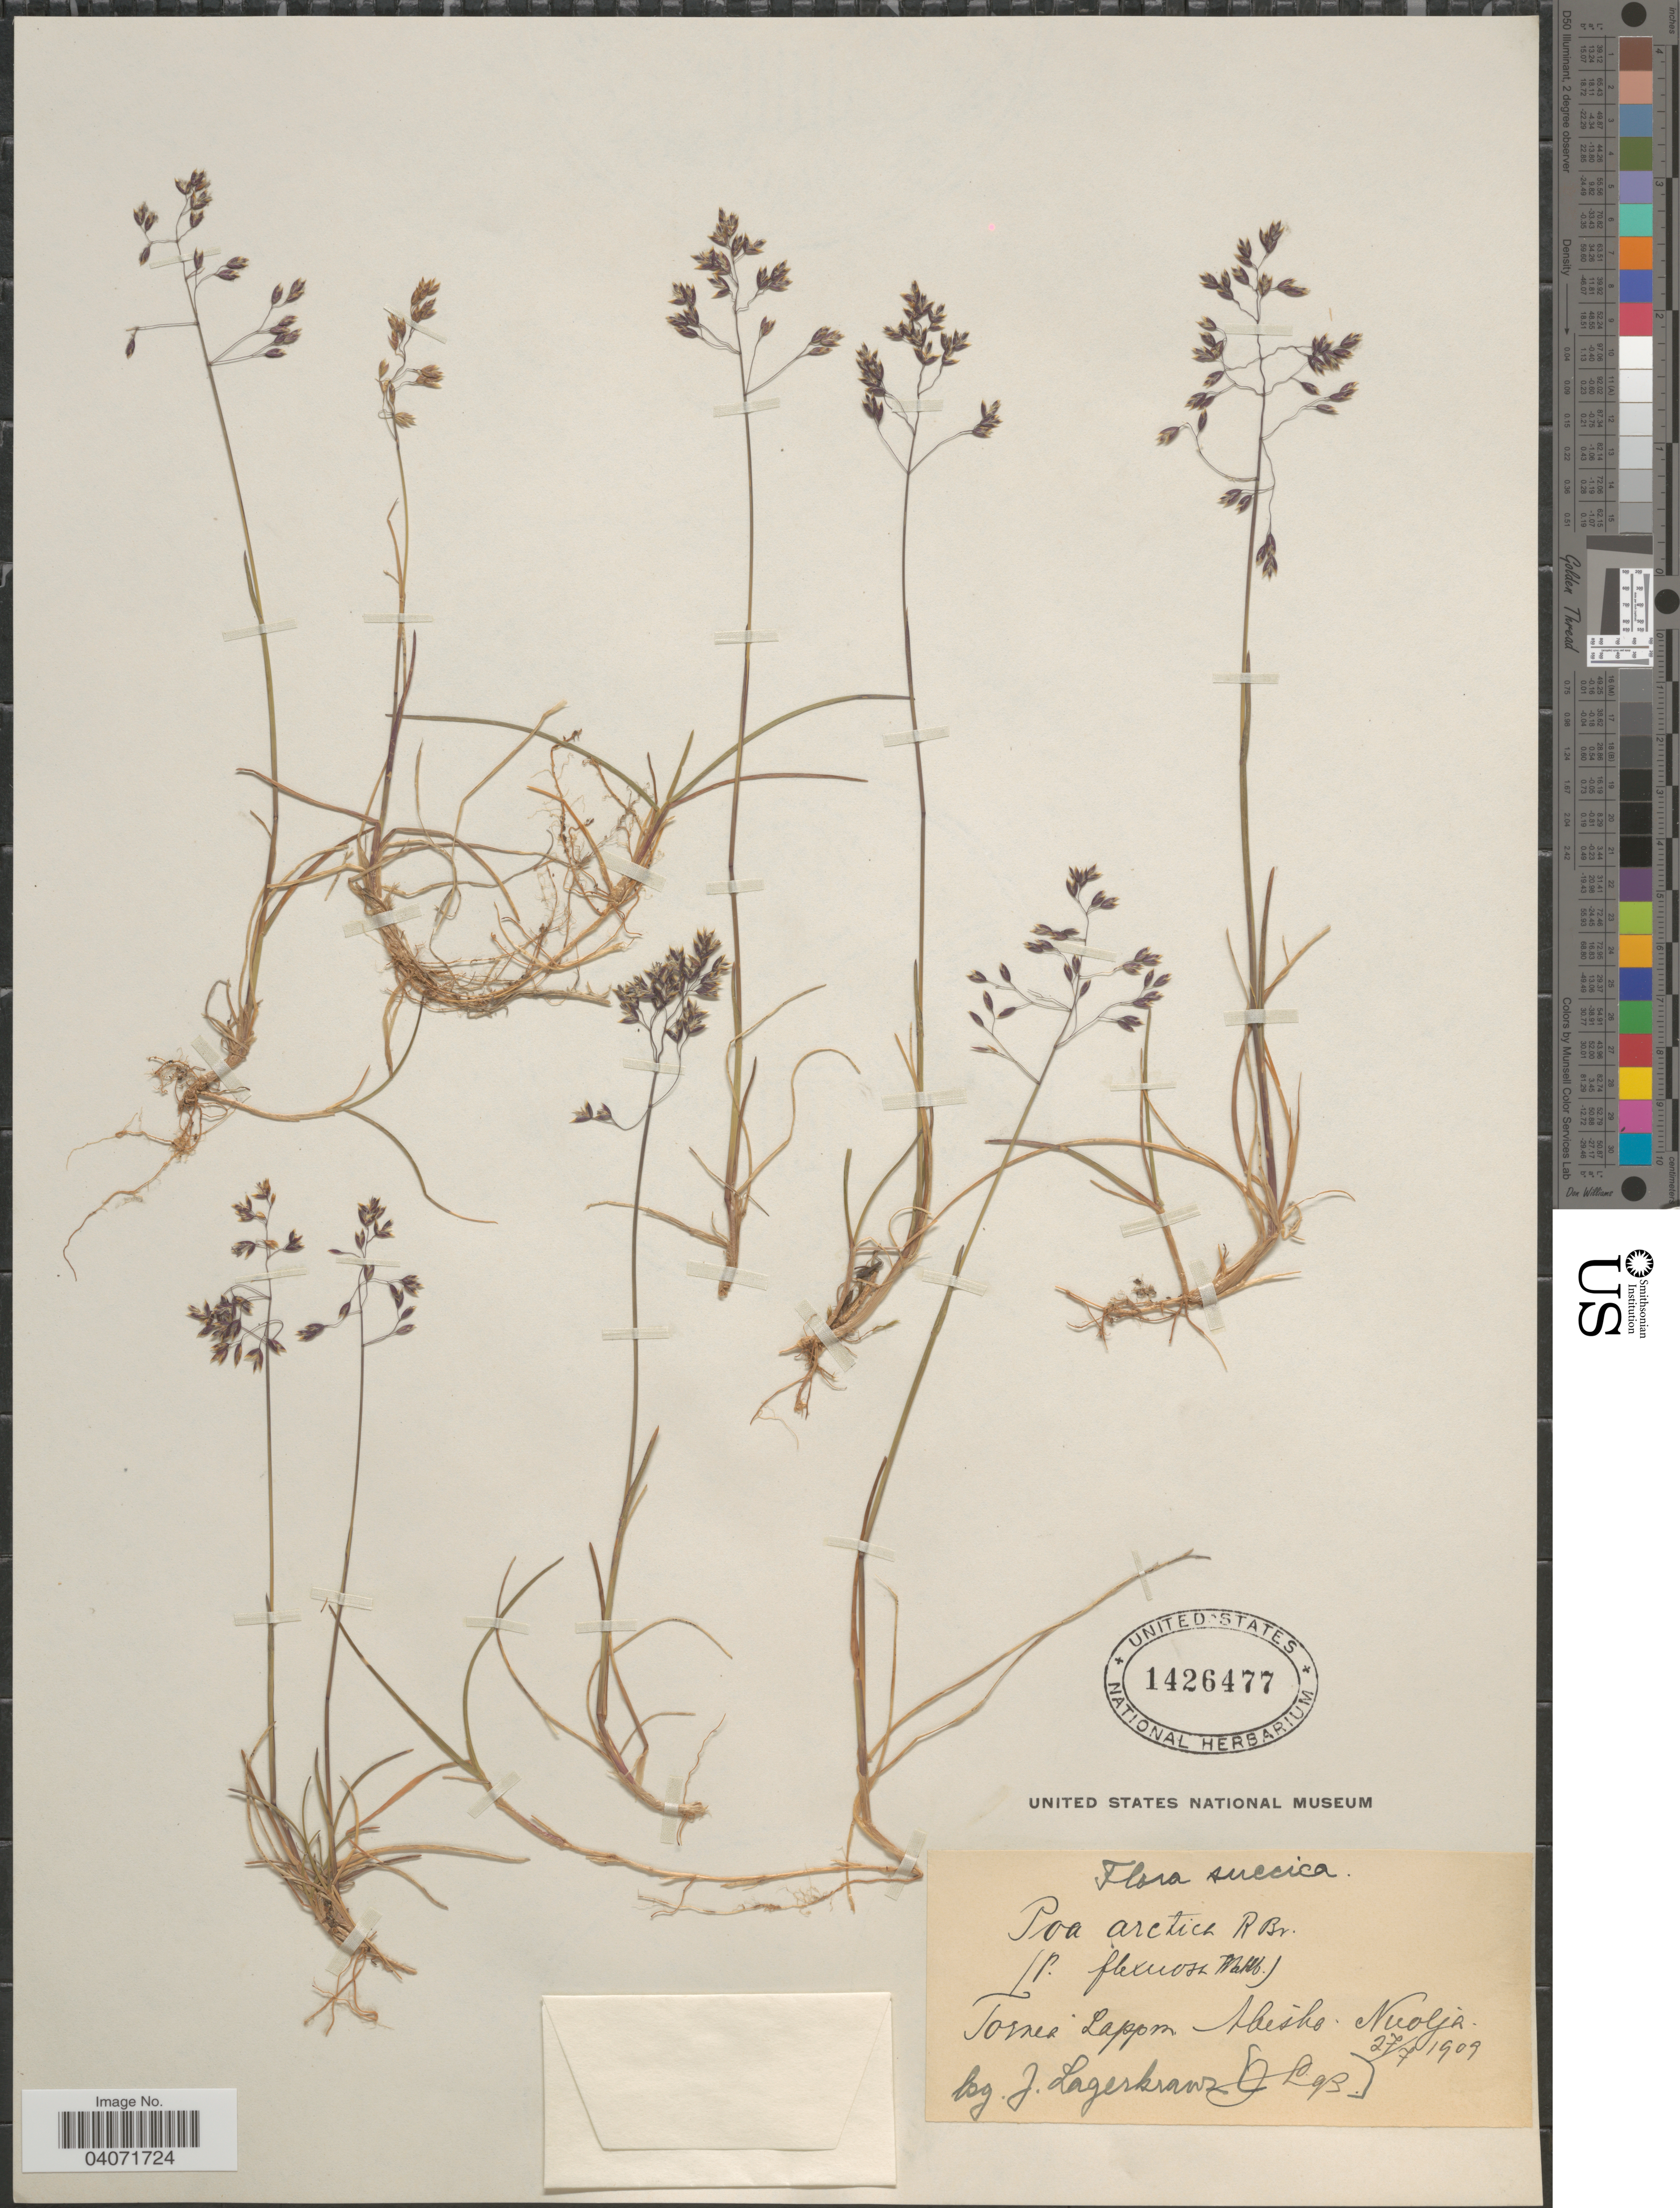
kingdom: Plantae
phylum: Tracheophyta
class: Liliopsida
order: Poales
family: Poaceae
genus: Poa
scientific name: Poa arctica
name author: R. Br.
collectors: J. Lagerkranz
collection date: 1909-07-27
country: Sweden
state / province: Norrbotten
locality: Suecica. Torne Lappm. Abisko. Nuolja.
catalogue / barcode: US 1426477